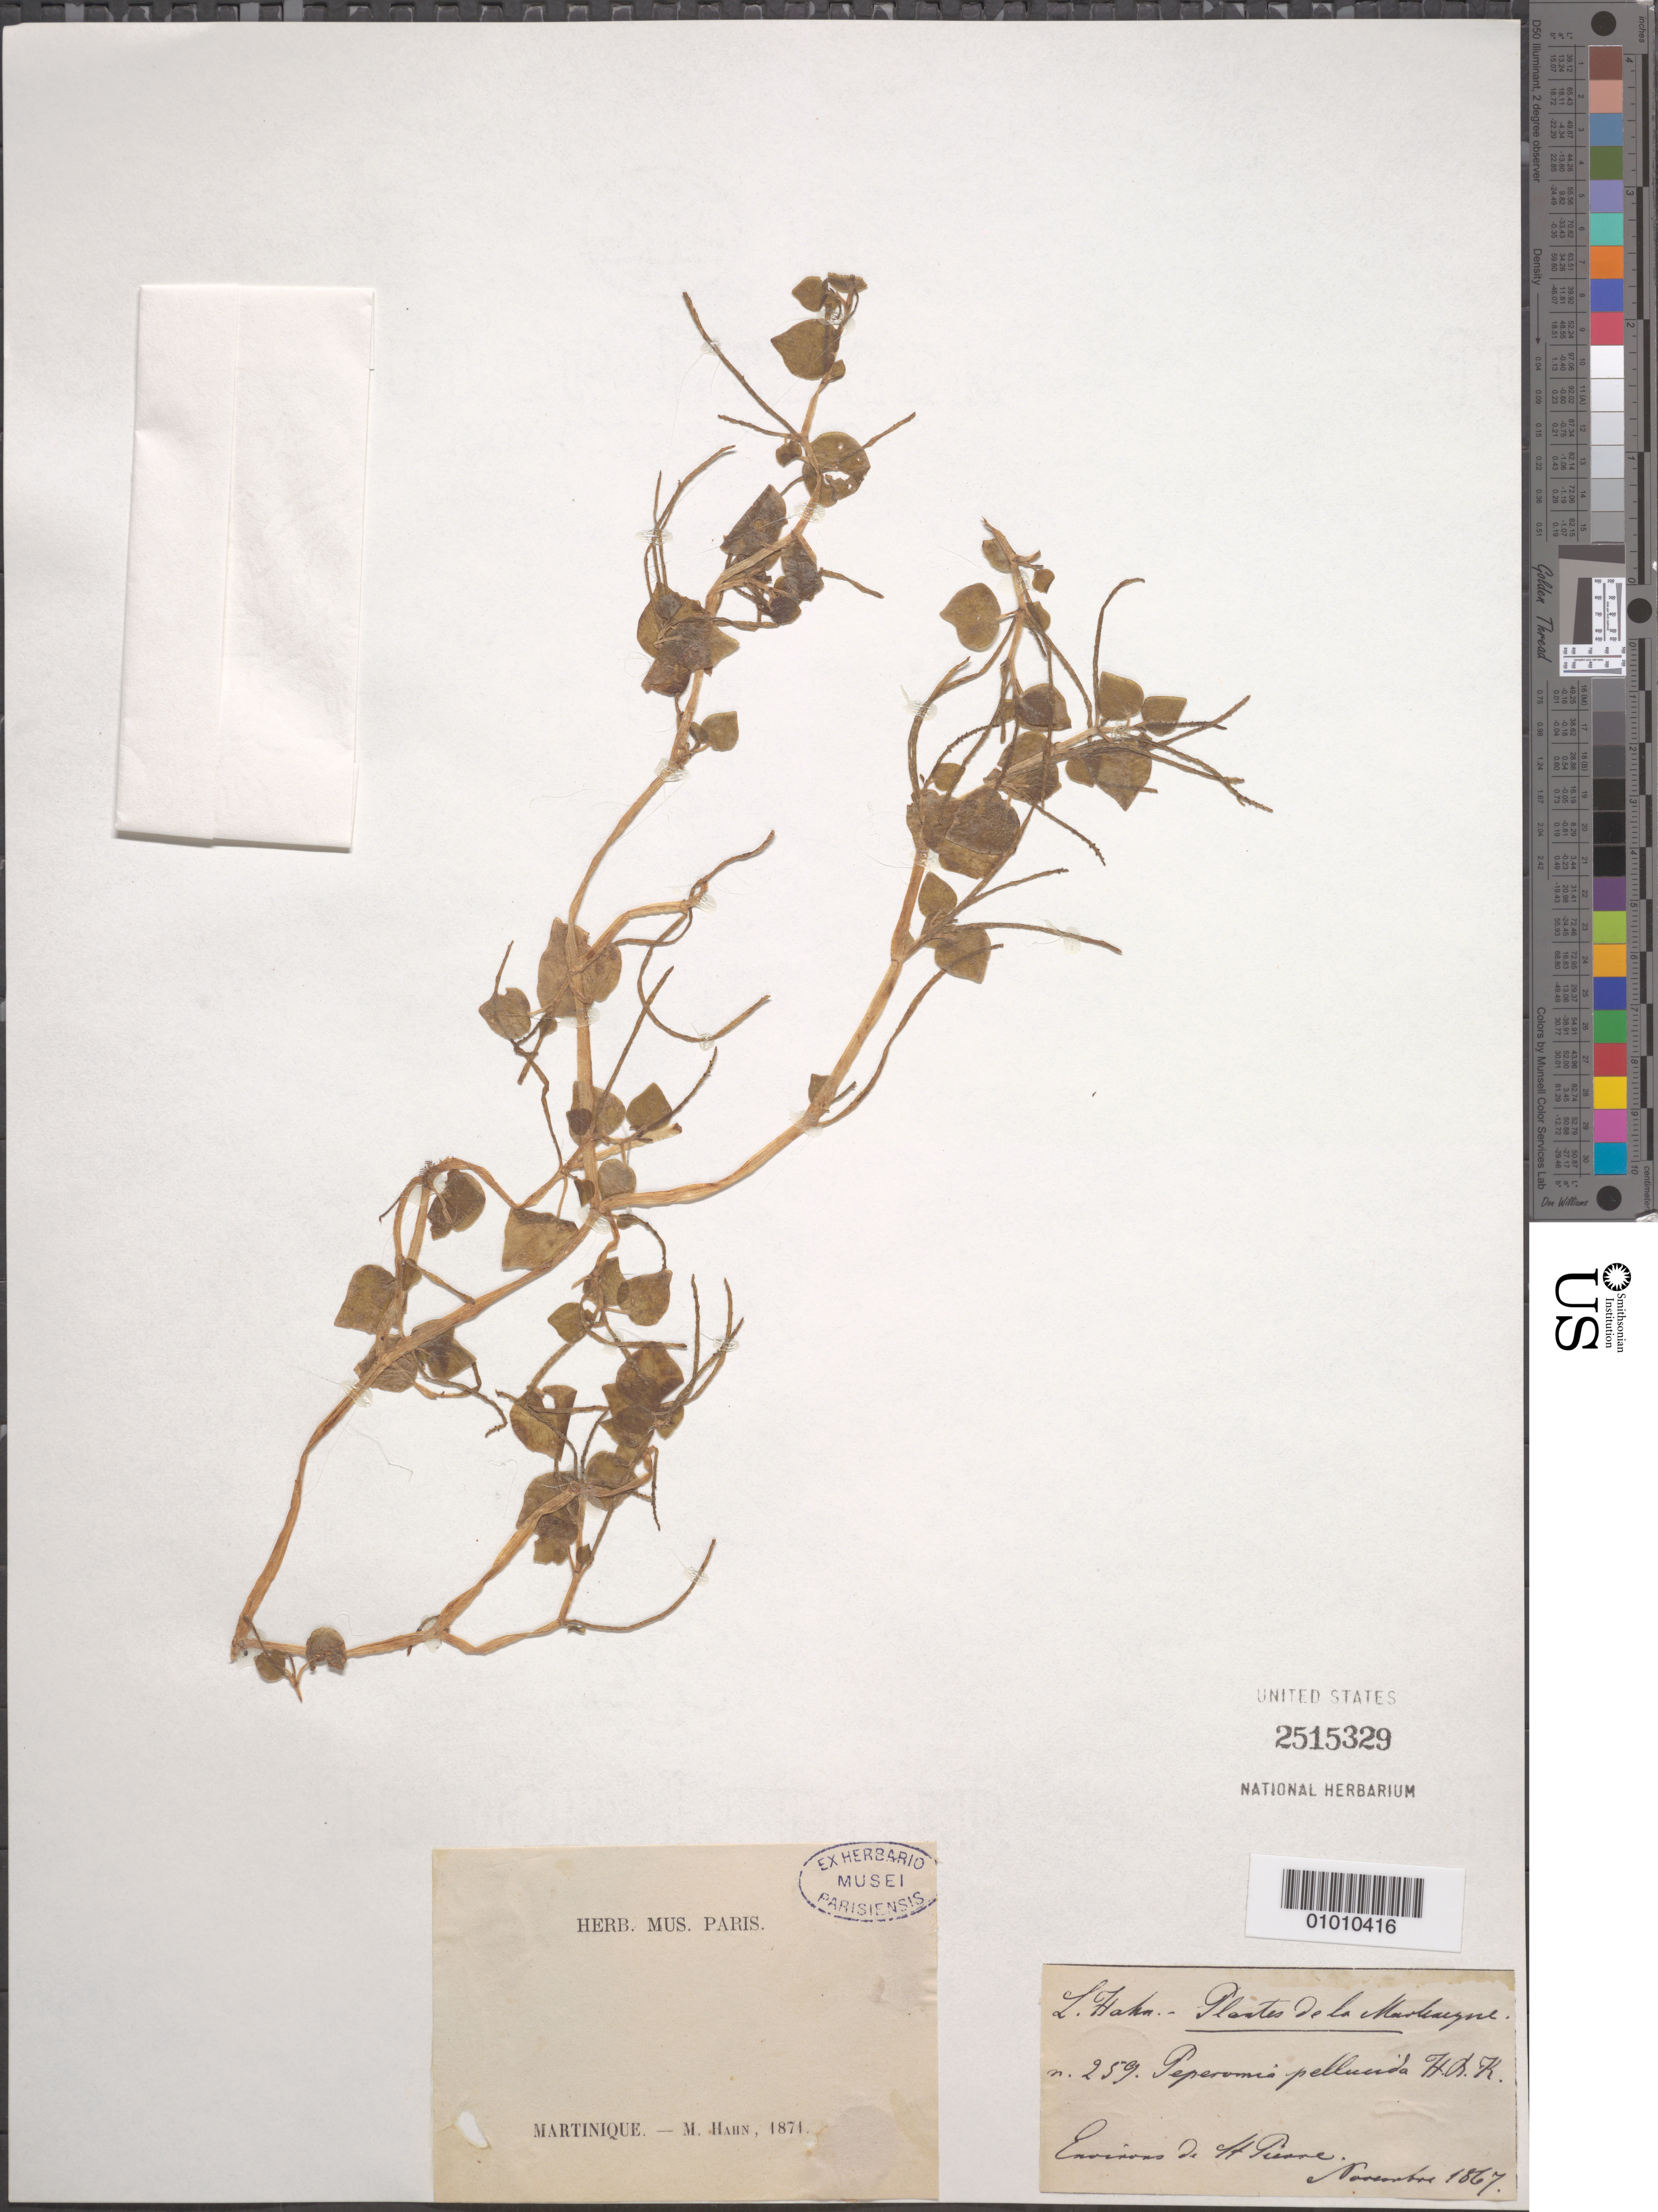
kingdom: Plantae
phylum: Tracheophyta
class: Magnoliopsida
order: Piperales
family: Piperaceae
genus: Peperomia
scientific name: Peperomia pellucida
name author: (L.) Kunth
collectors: M. Hahn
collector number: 259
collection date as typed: Nov 1867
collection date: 1867-11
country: Martinique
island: Martinique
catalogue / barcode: US 2515329